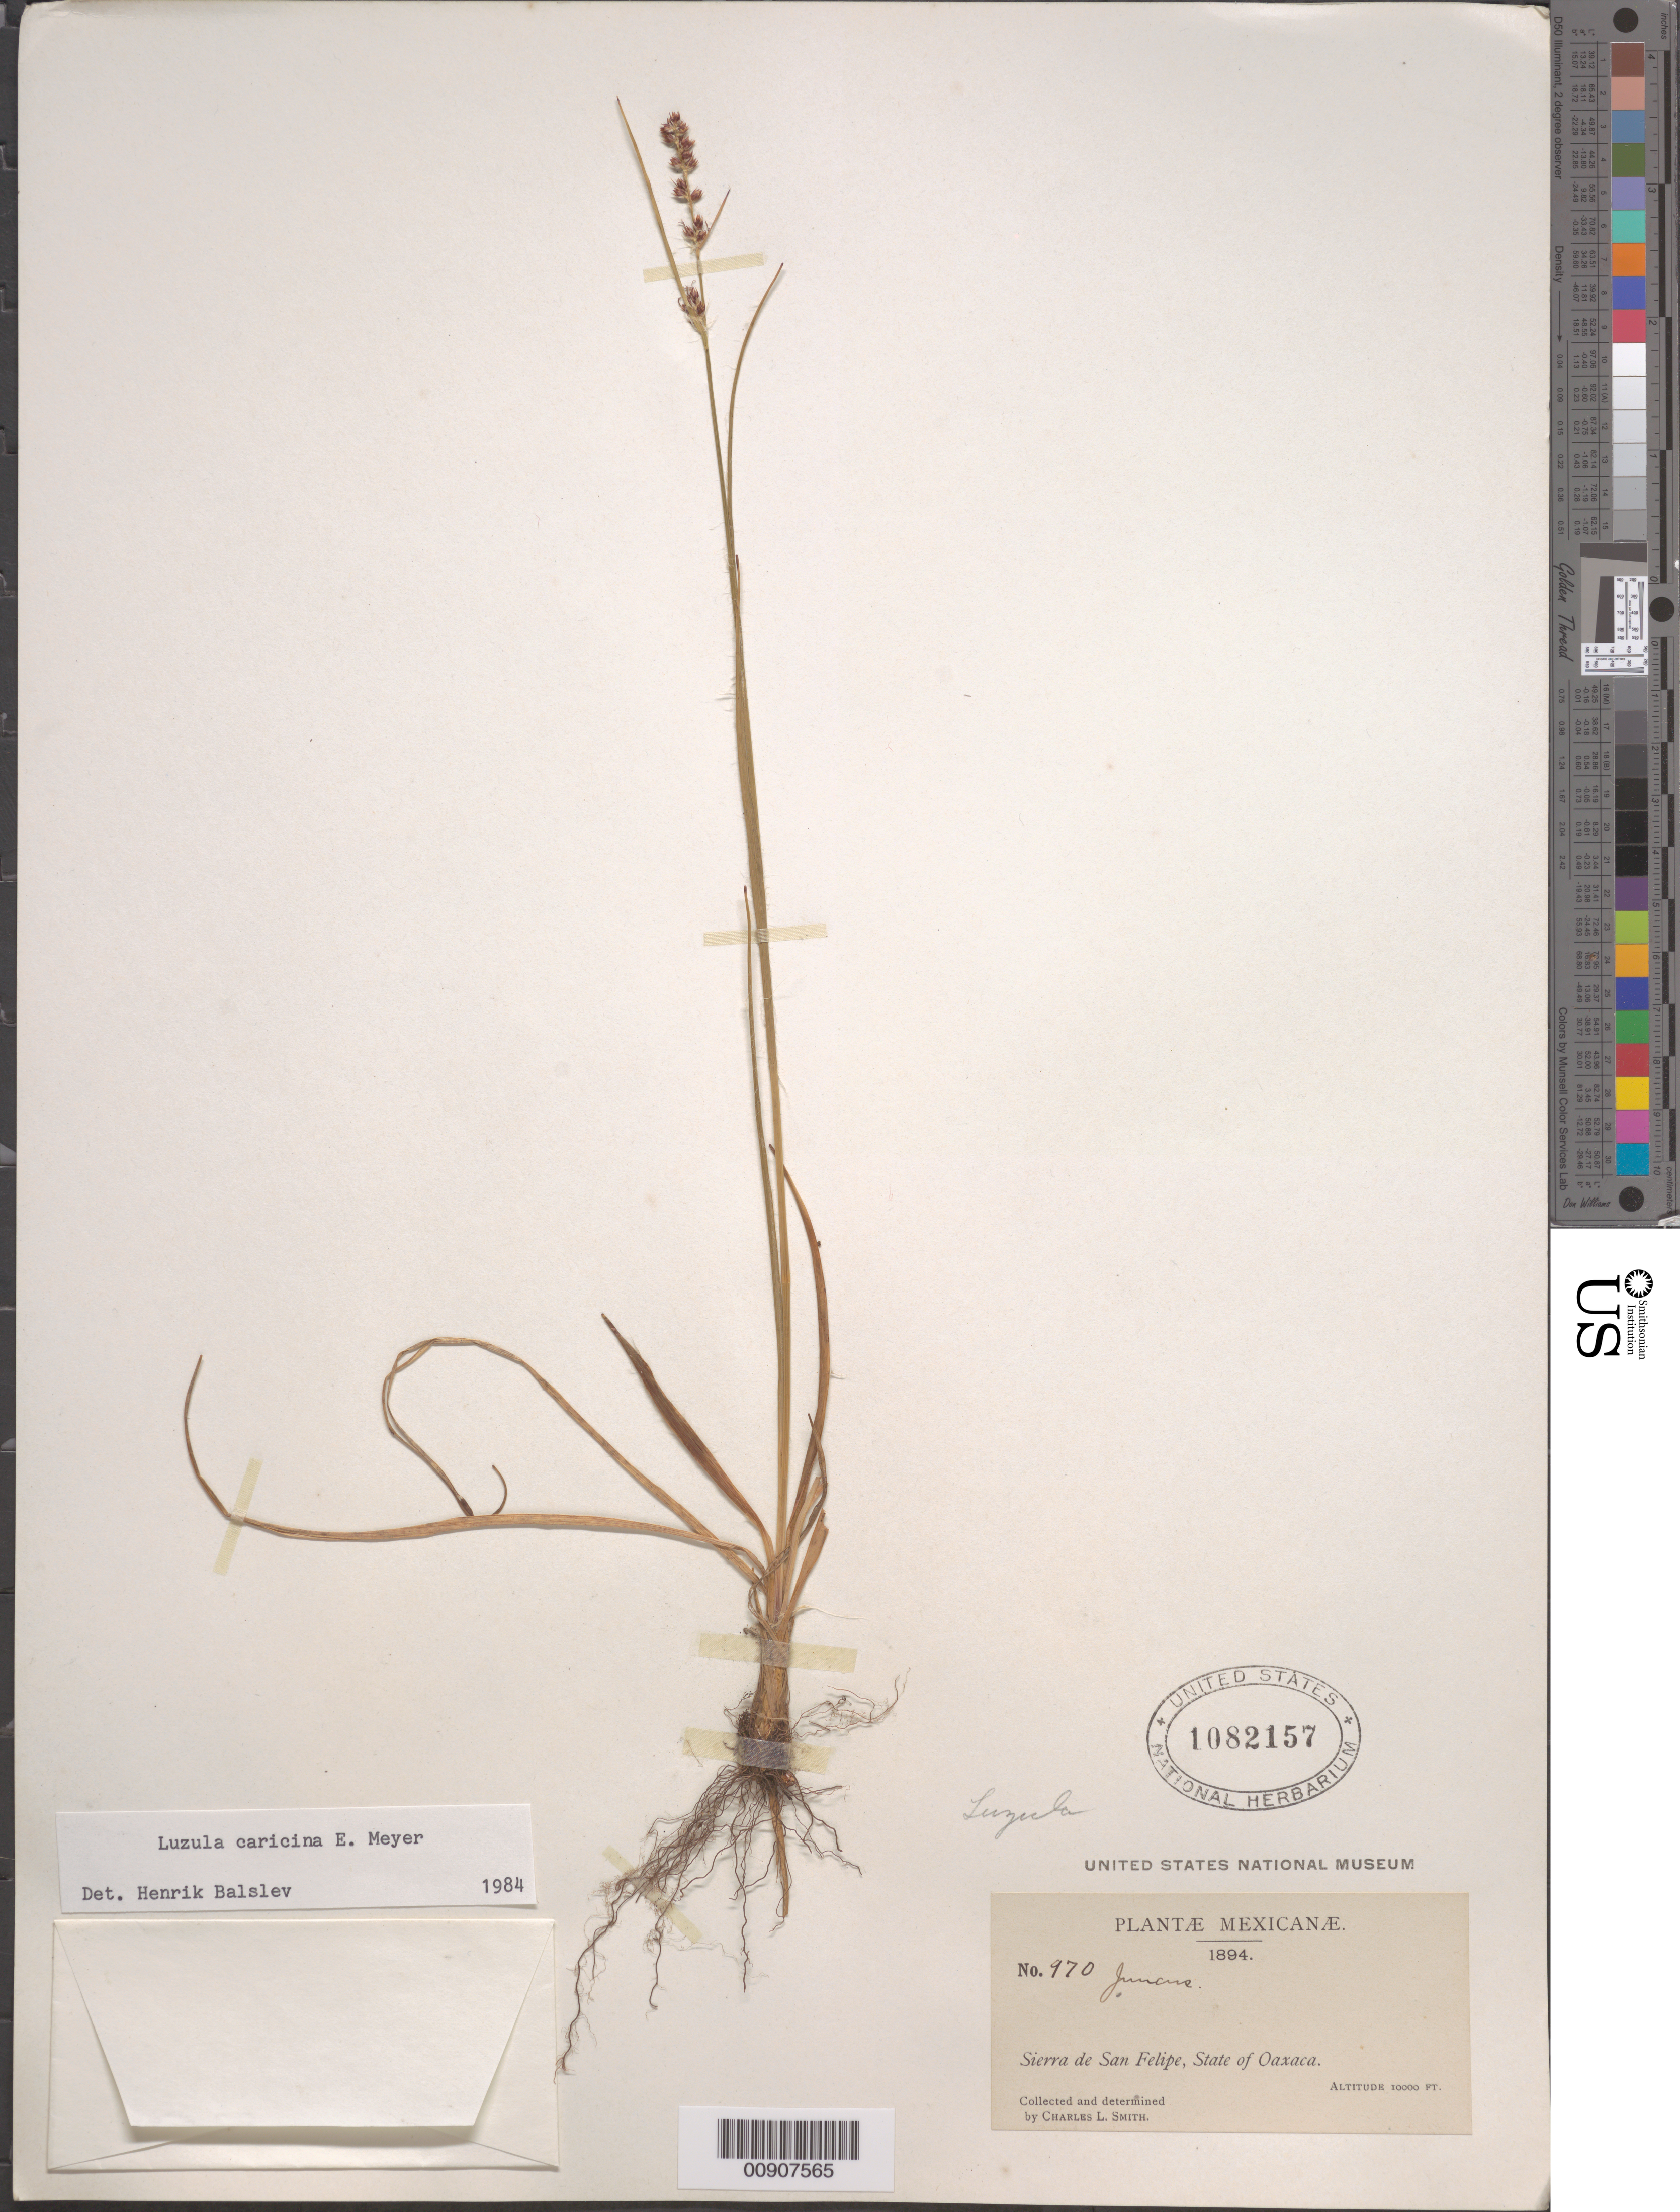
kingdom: Plantae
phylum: Tracheophyta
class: Liliopsida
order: Poales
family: Juncaceae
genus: Luzula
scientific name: Luzula caricina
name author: E. Mey.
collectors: C. L. Smith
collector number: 970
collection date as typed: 1894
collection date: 1894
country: Mexico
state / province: Oaxaca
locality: Sierra de San Felipe, State of Oaxaca.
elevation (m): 3048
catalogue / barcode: US 1082157